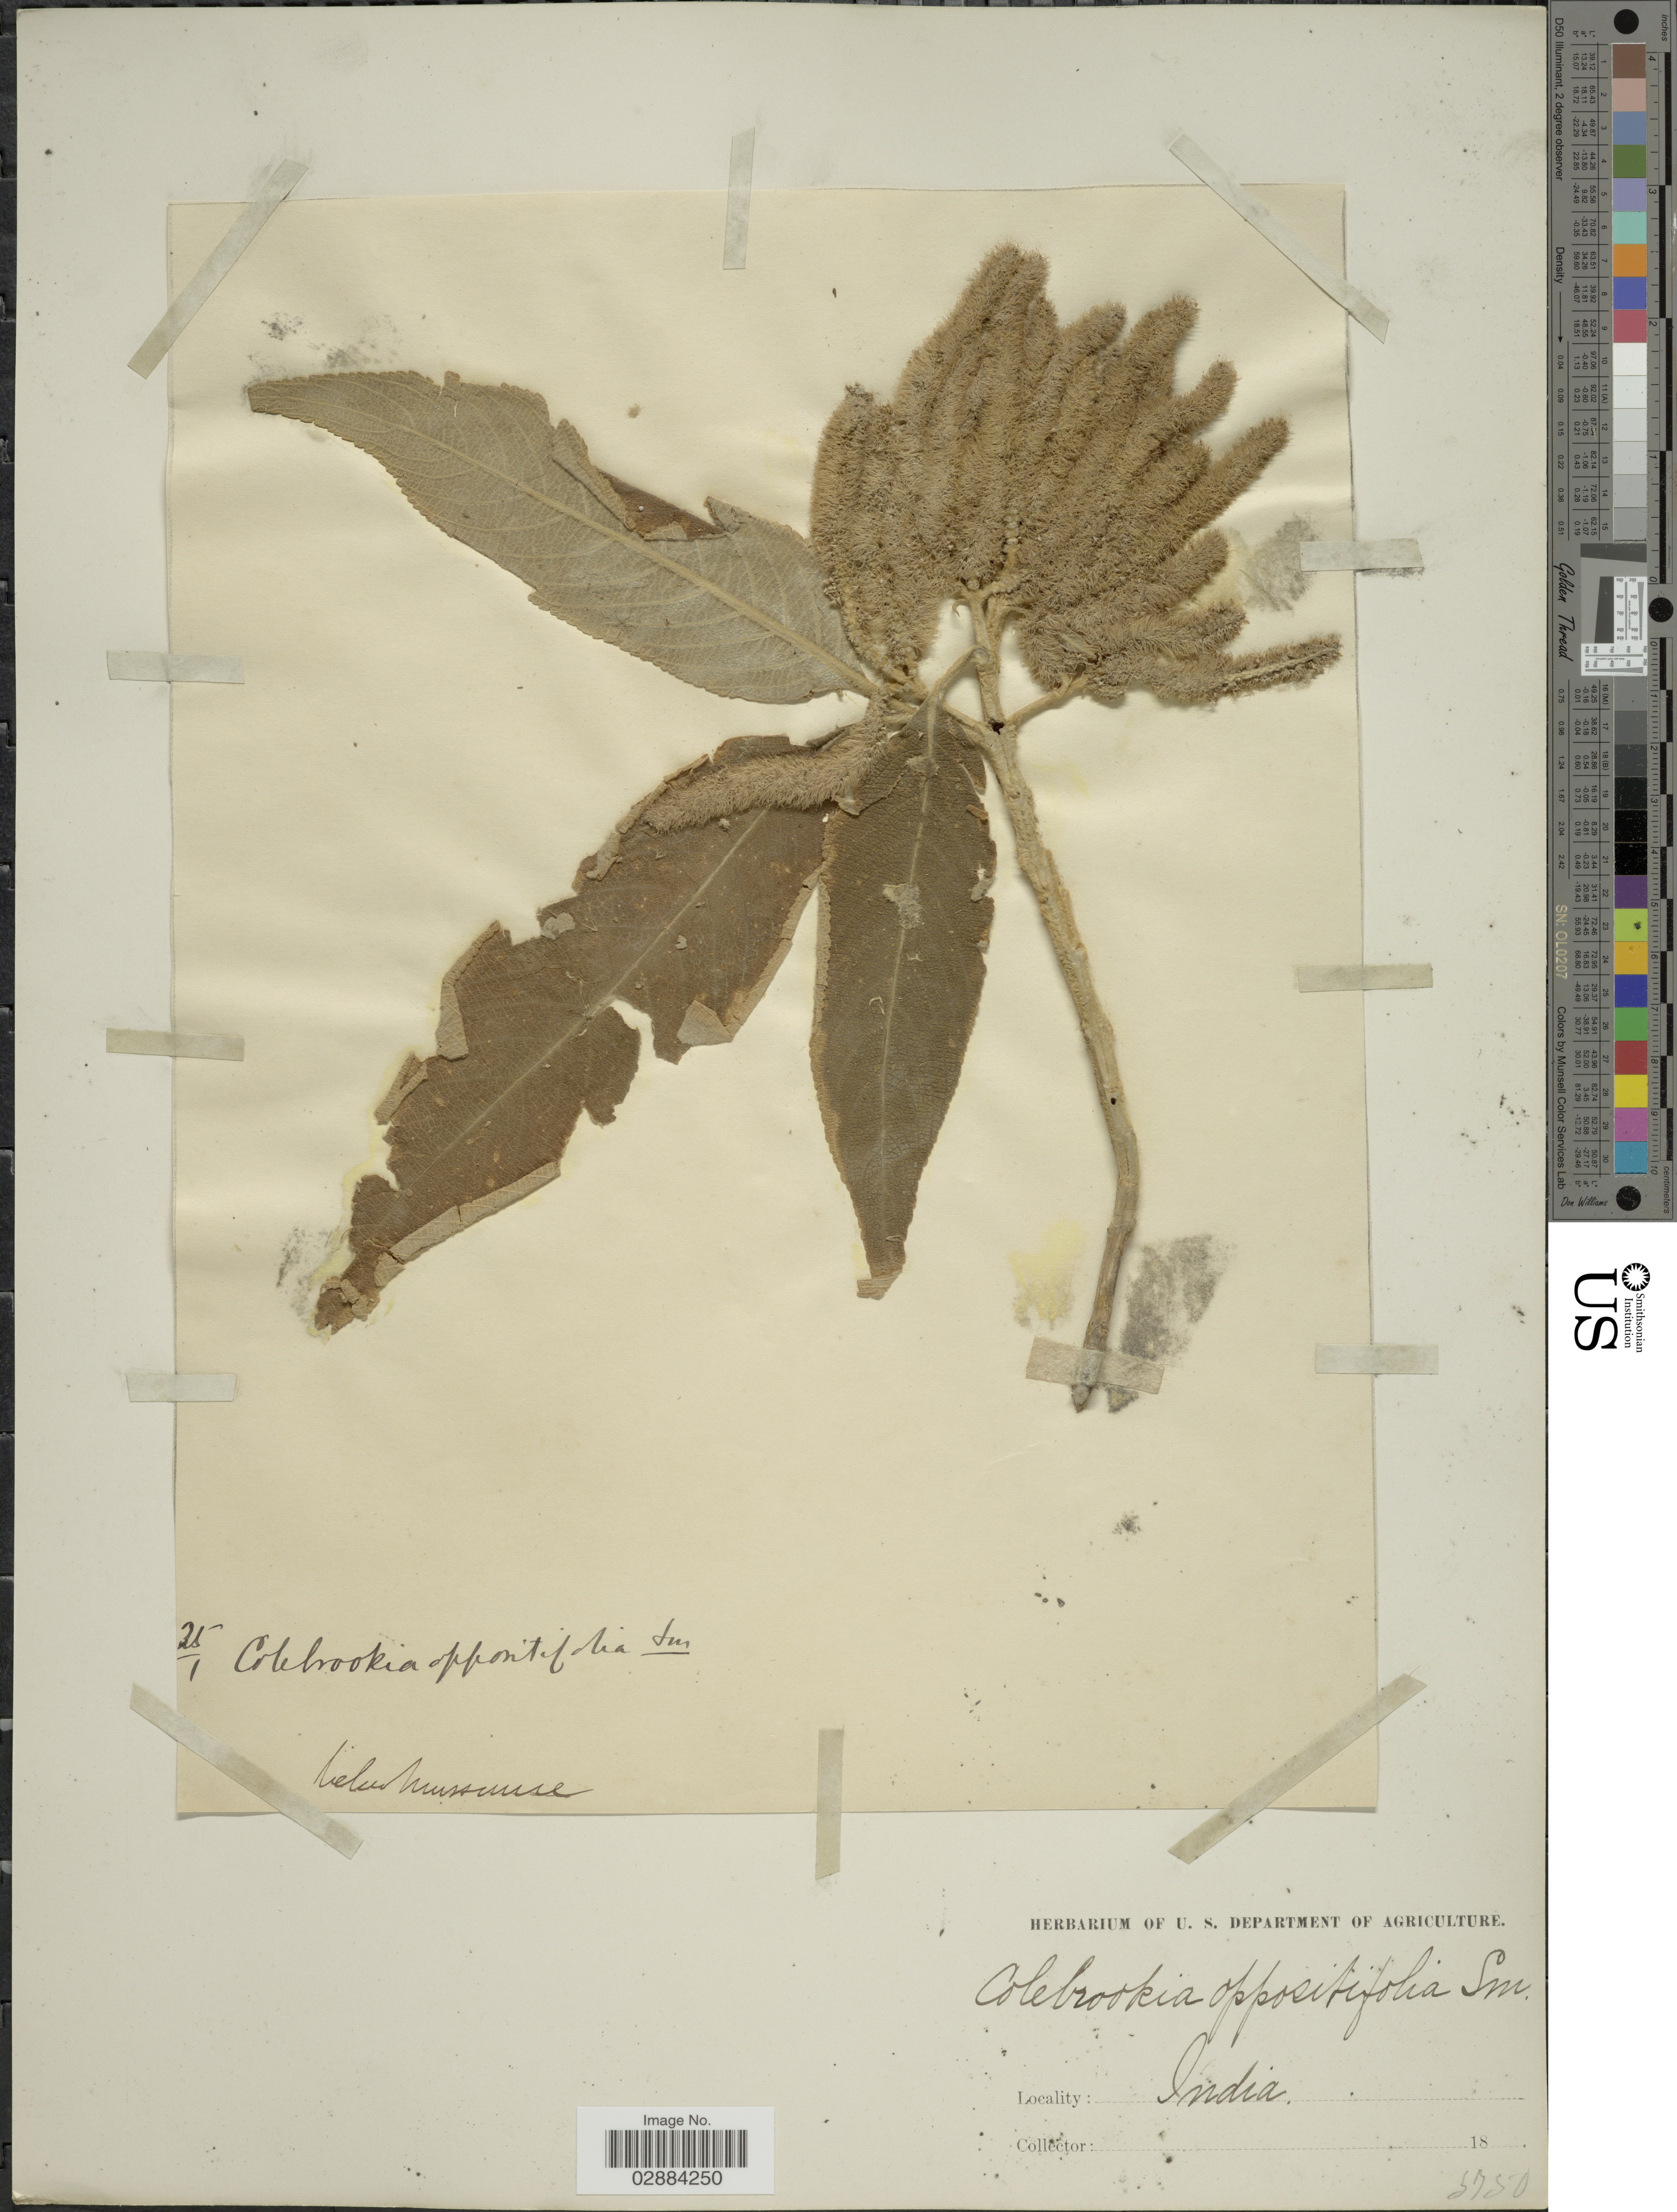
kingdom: Plantae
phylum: Tracheophyta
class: Magnoliopsida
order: Lamiales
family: Lamiaceae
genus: Colebrookea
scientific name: Colebrookea oppositifolia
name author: Small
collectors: ex herb. U. S. Department of Agriculture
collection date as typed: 18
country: India